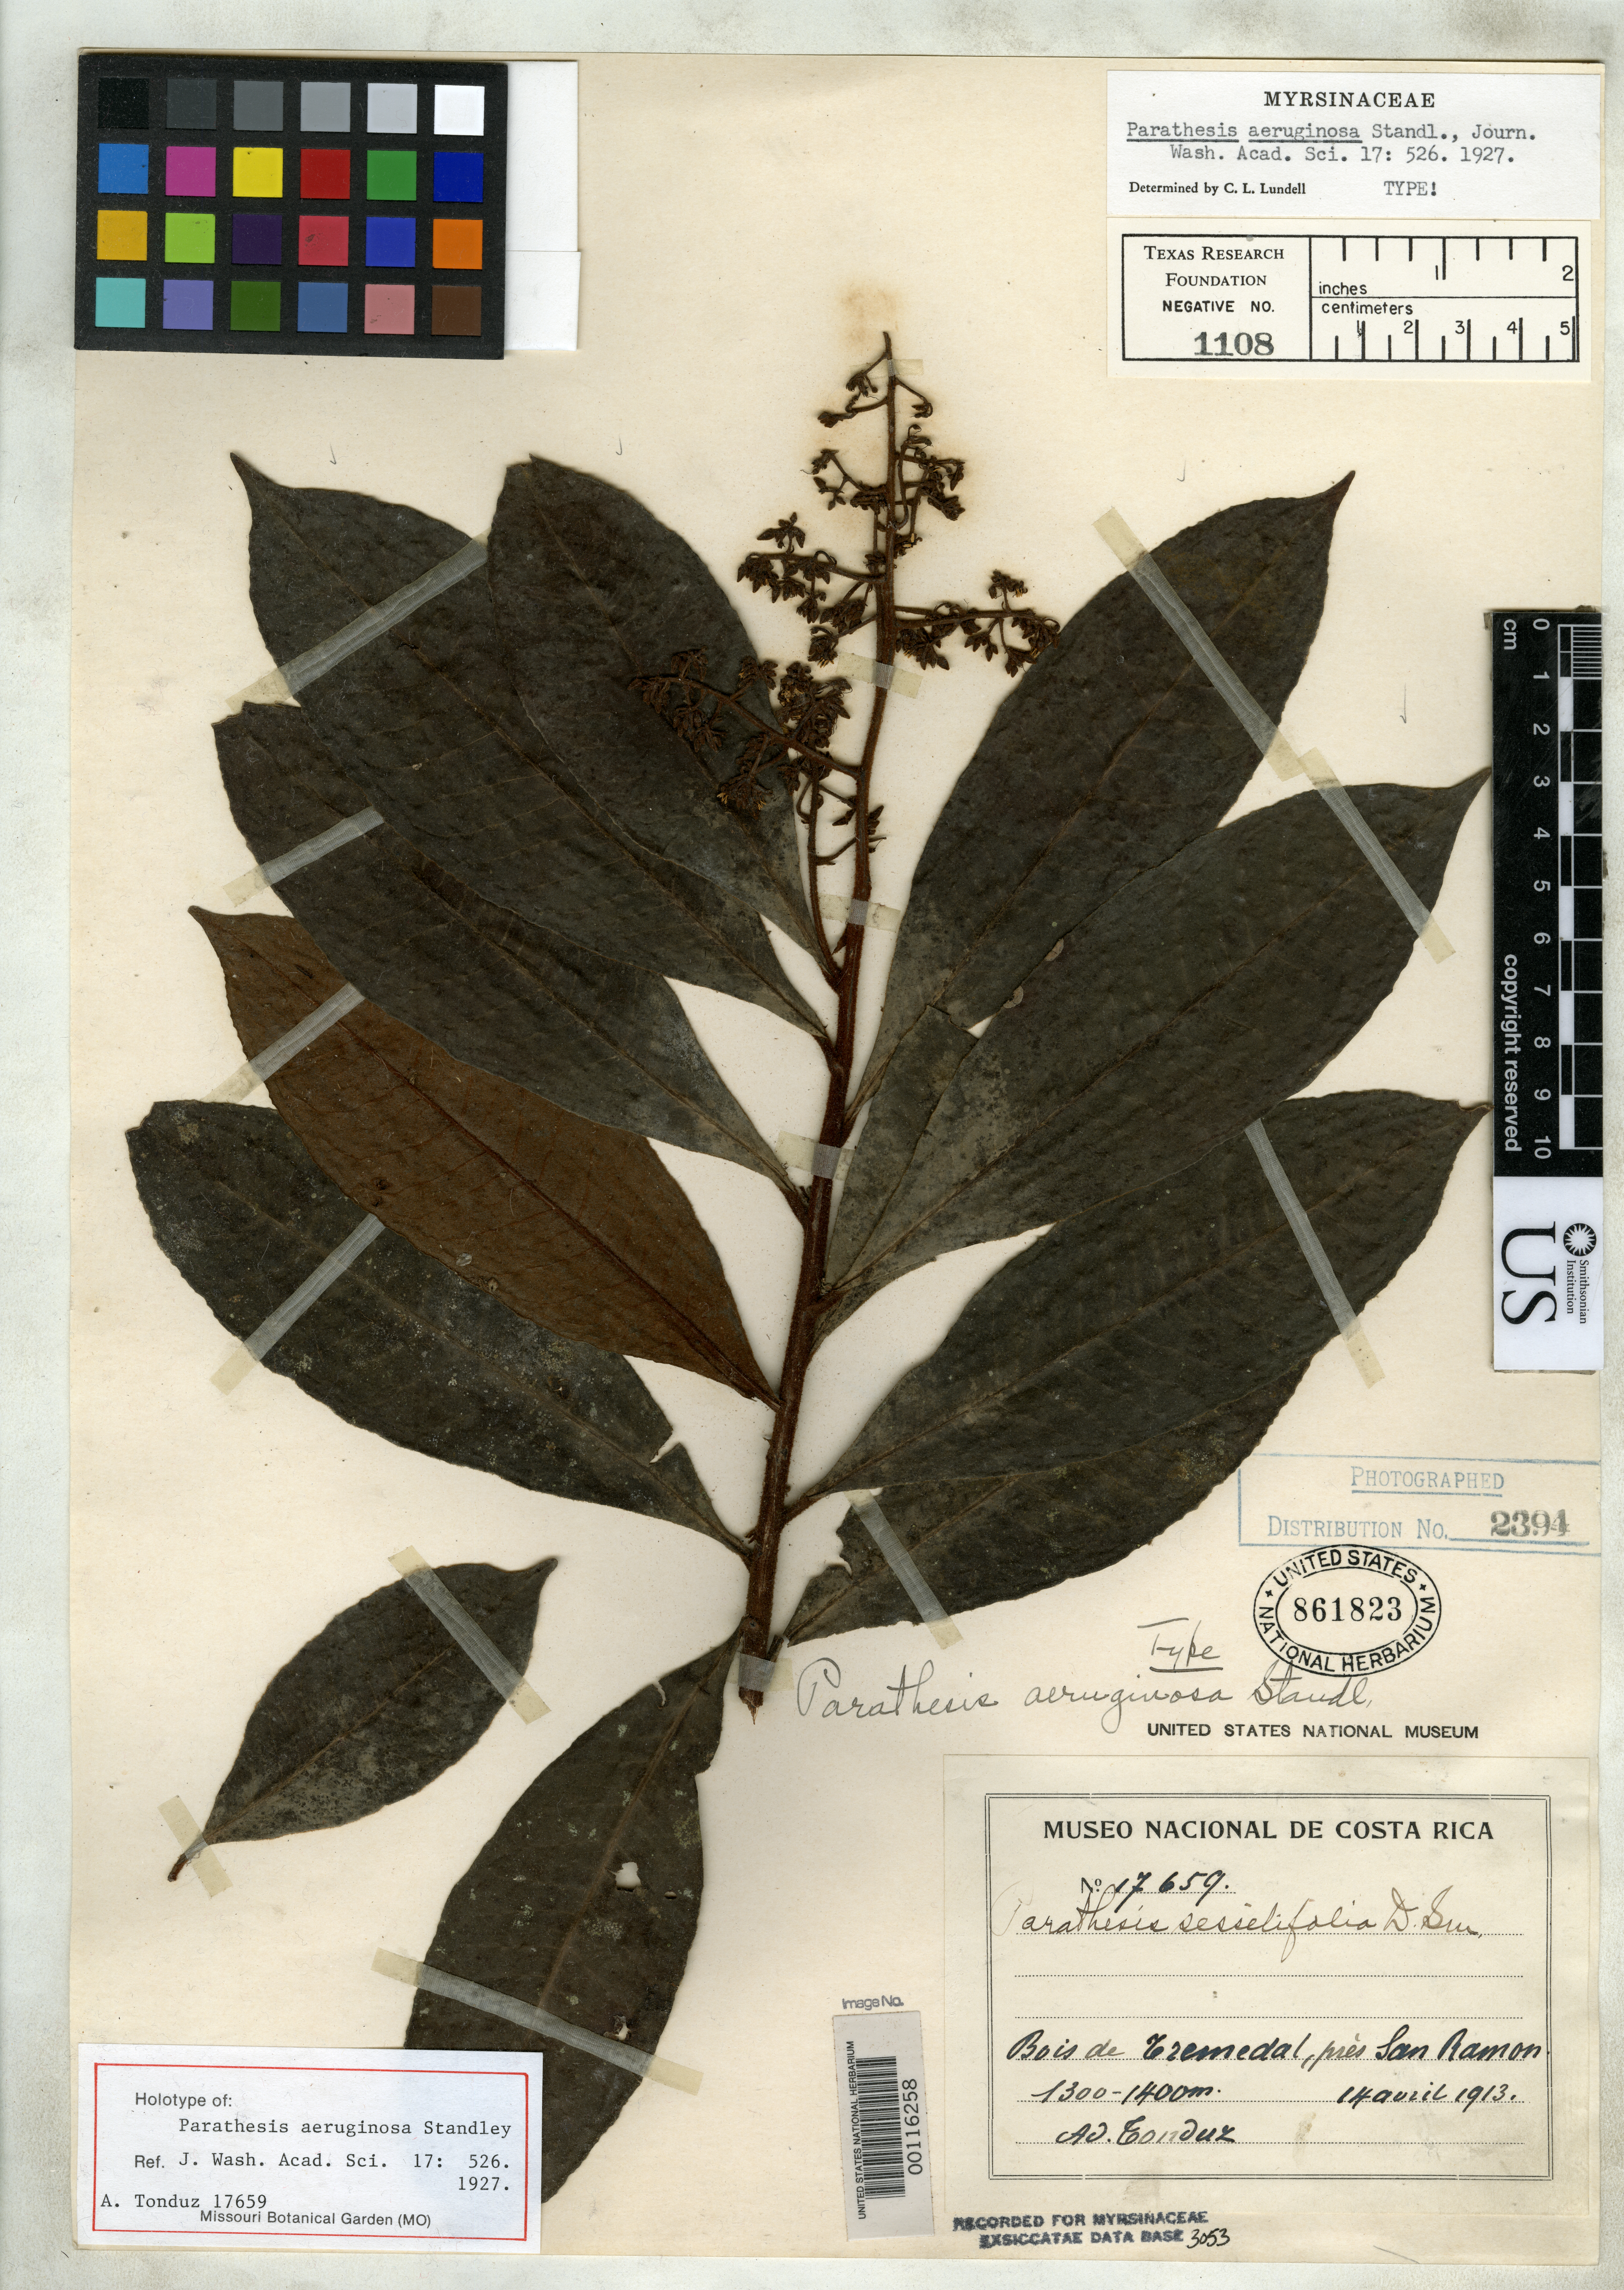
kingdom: Plantae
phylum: Tracheophyta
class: Magnoliopsida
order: Ericales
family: Primulaceae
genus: Parathesis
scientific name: Parathesis aeruginosa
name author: Standl.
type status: Holotype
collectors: A. Tonduz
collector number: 17659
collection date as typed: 14 Apr 1913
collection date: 1913-04-14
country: Costa Rica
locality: Bois de Tremedal, pres San Ramon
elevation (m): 1300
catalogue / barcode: US 861823